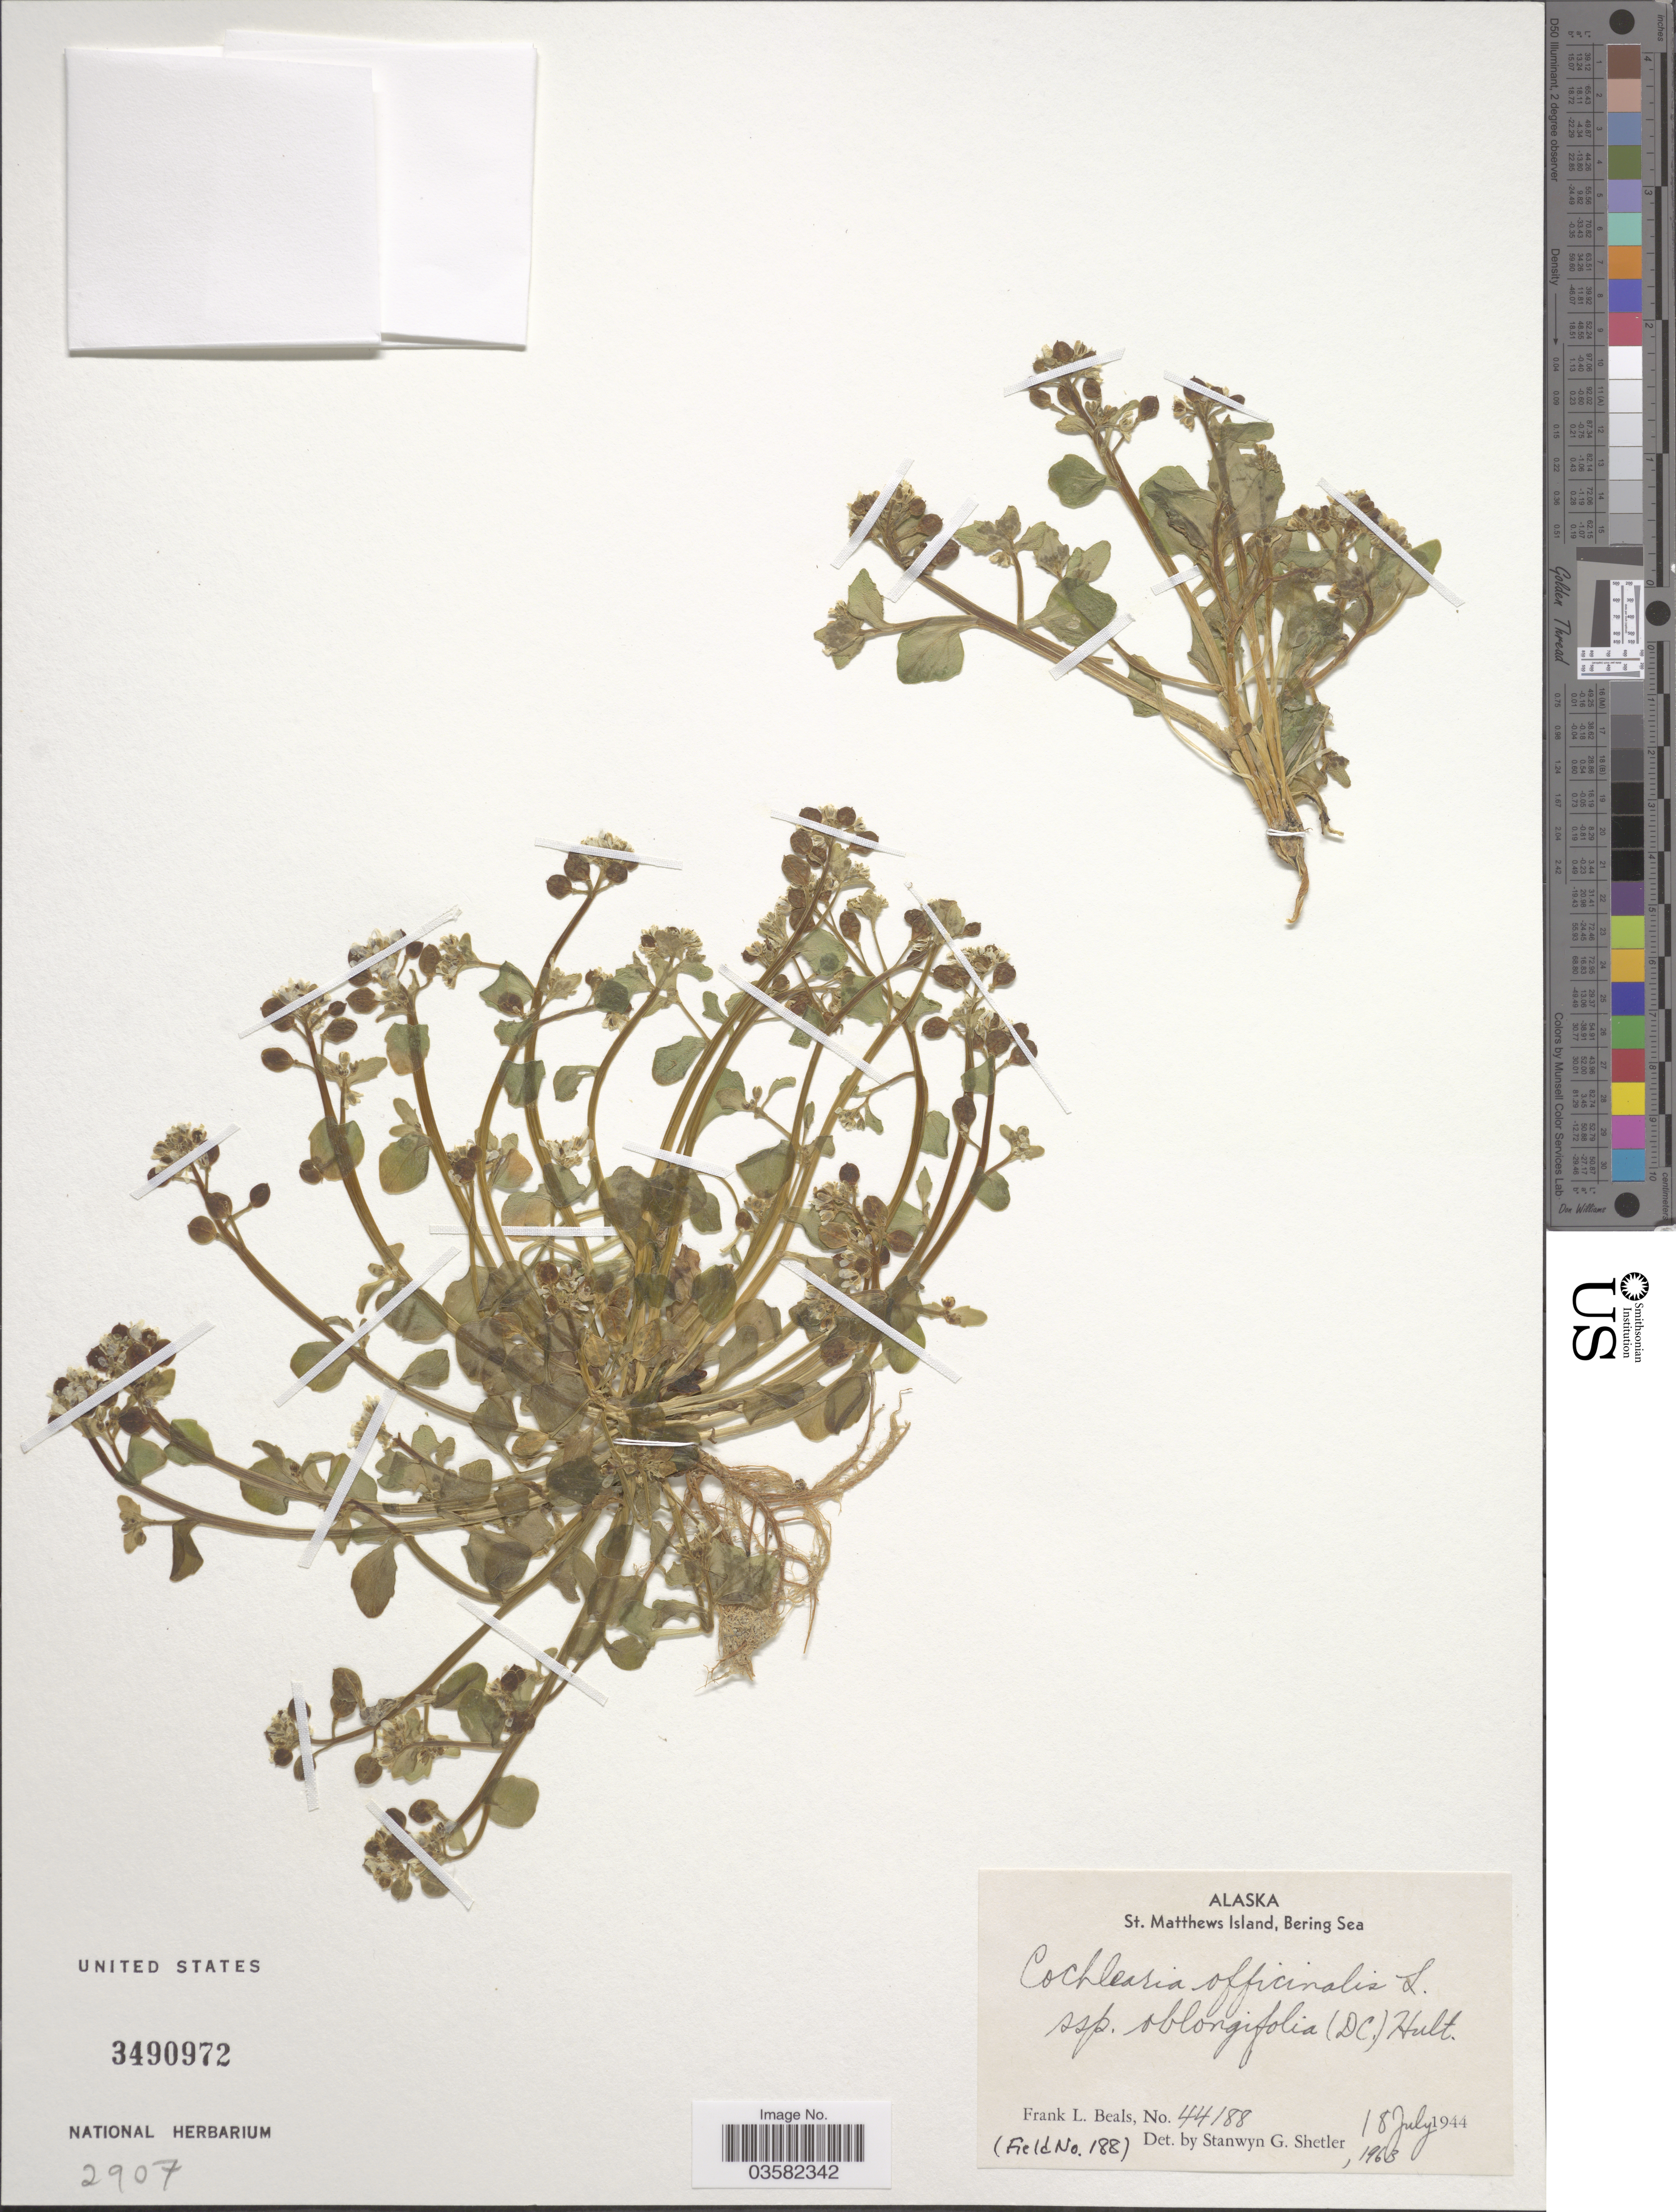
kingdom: Plantae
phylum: Tracheophyta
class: Magnoliopsida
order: Brassicales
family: Brassicaceae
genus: Cochlearia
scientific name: Cochlearia oblongifolia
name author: DC.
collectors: F. Beals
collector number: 44188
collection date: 1944-07-18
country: United States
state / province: Alaska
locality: St. Matthews Island, Bering Sea.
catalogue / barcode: US 3490972